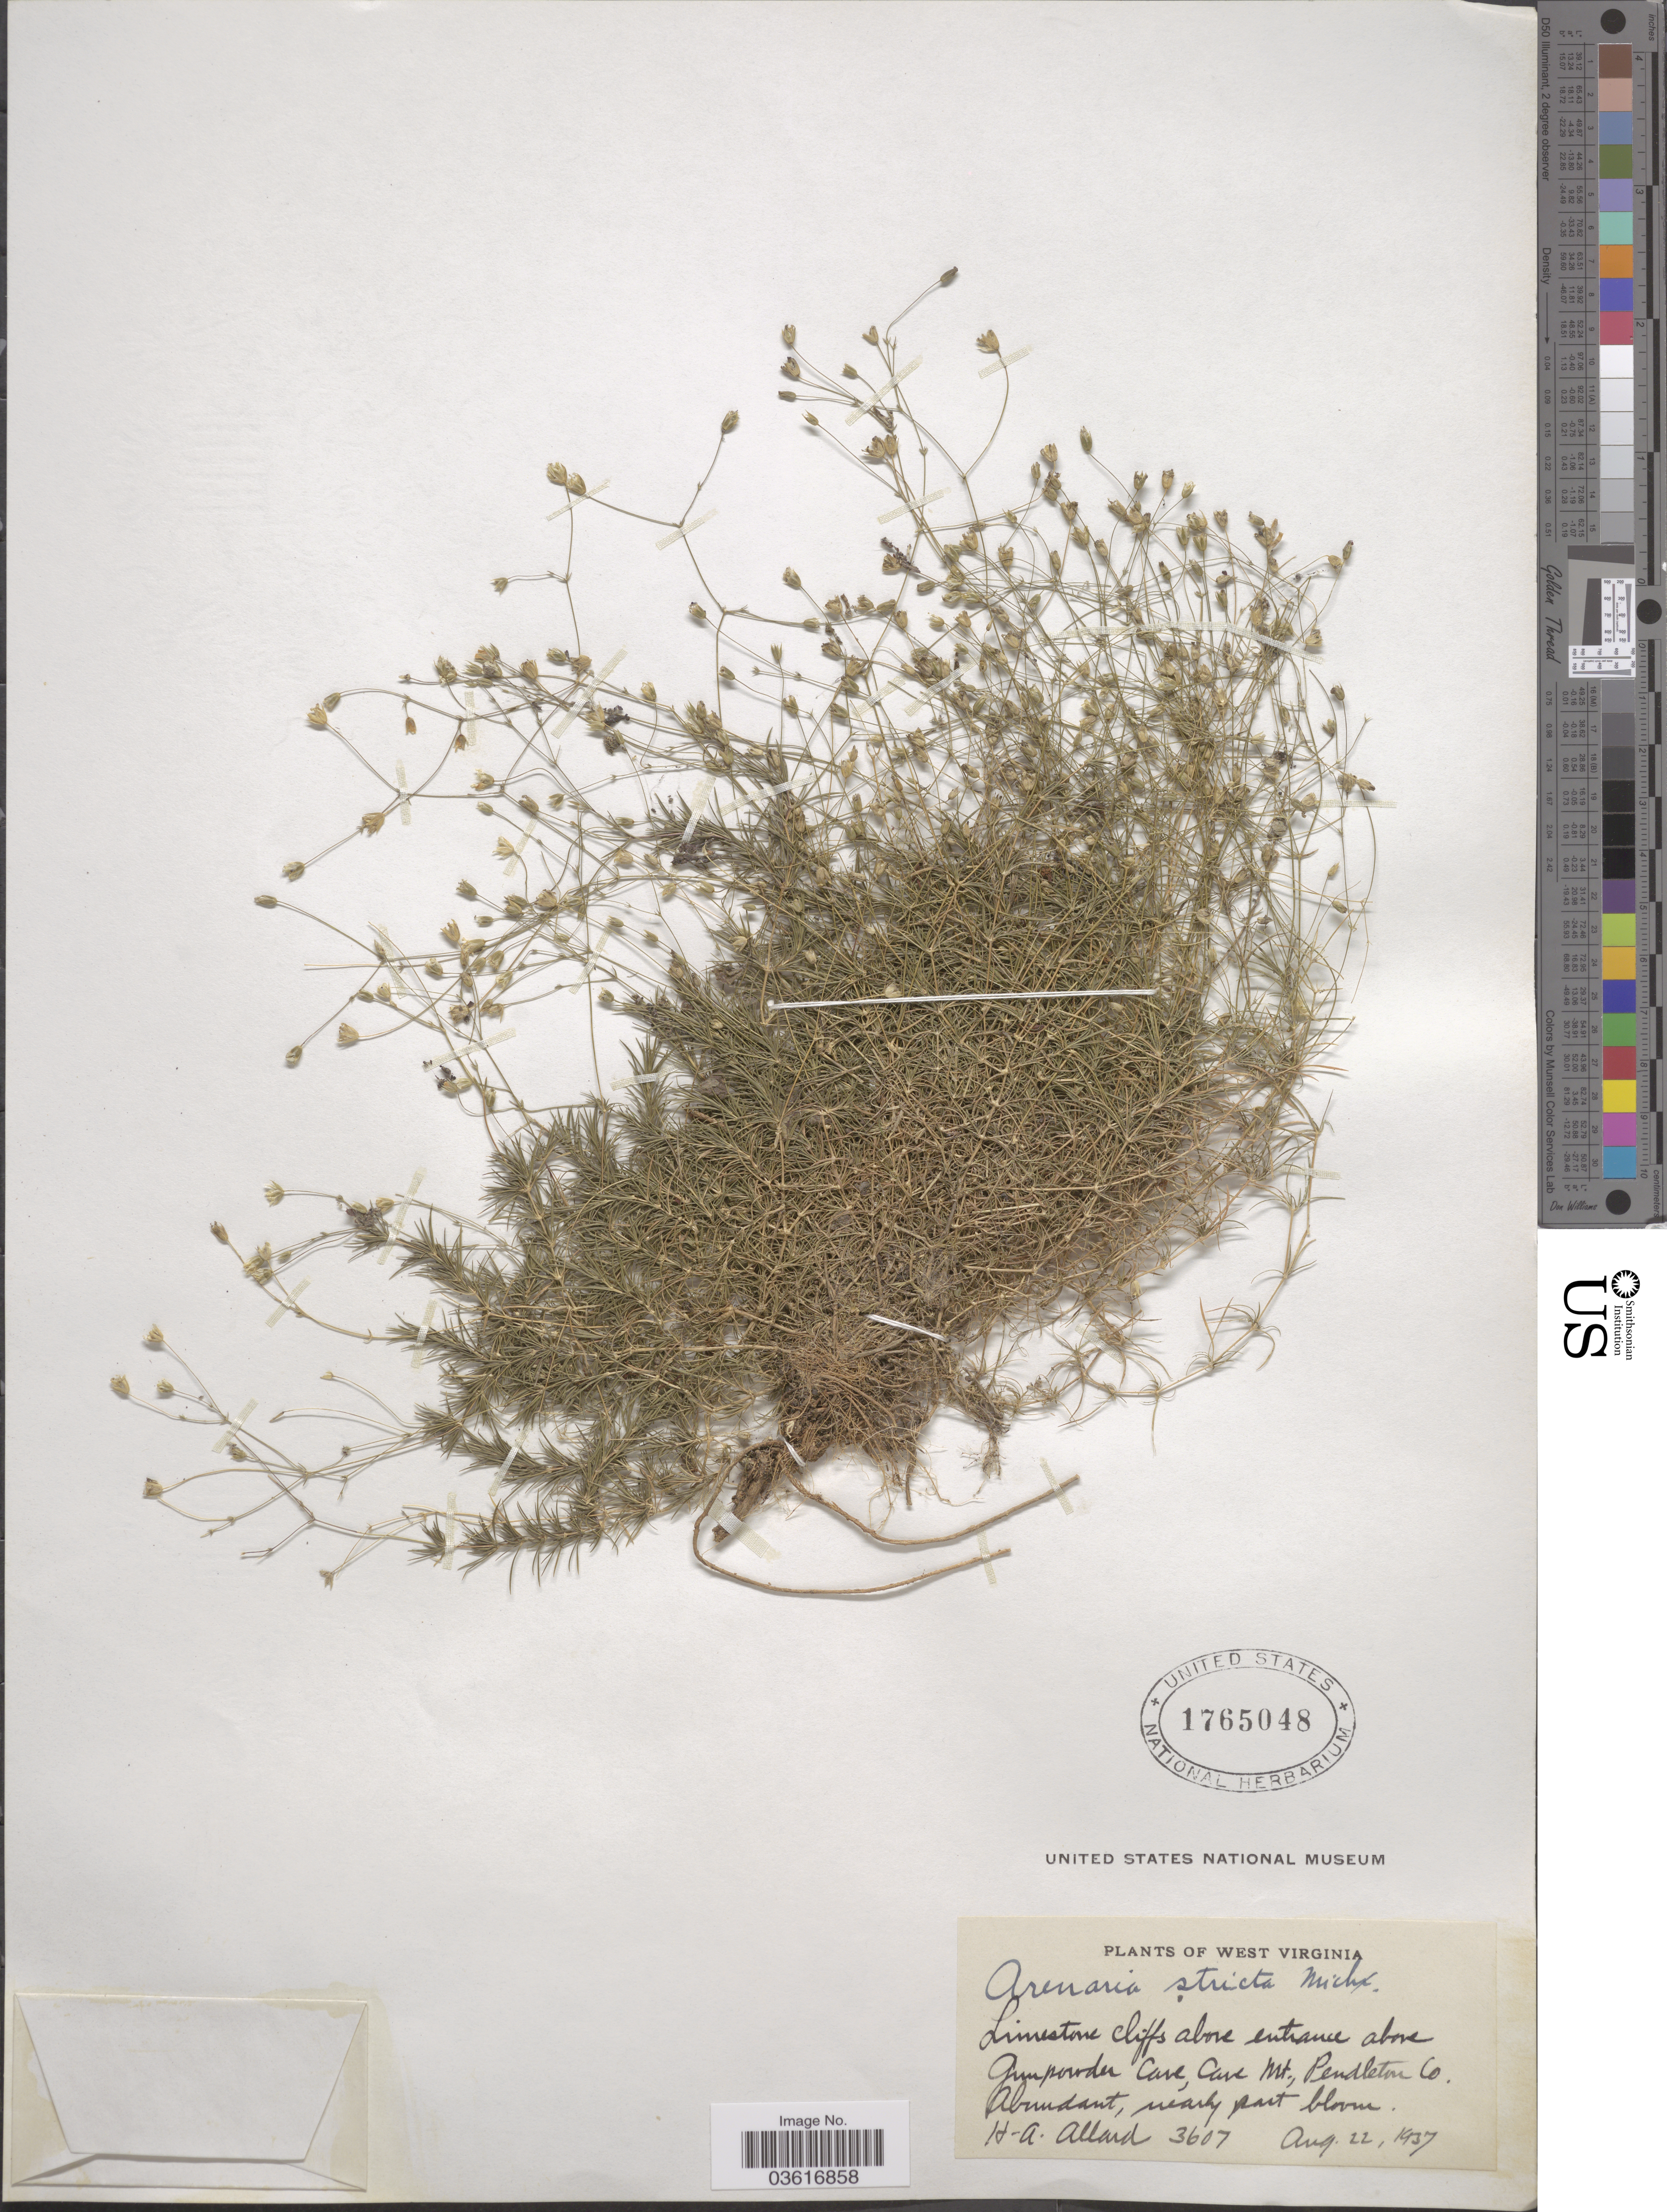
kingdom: Plantae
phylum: Tracheophyta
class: Magnoliopsida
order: Caryophyllales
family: Caryophyllaceae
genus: Minuartia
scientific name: Minuartia stricta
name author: (Sw.) Hiern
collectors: H. A. Allard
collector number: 3607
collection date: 1937-08-22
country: United States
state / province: West Virginia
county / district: Pendleton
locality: Cliffs above entrance above Gunpowder Cave, Cave Mt., Pendleton Co.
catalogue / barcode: US 1765048